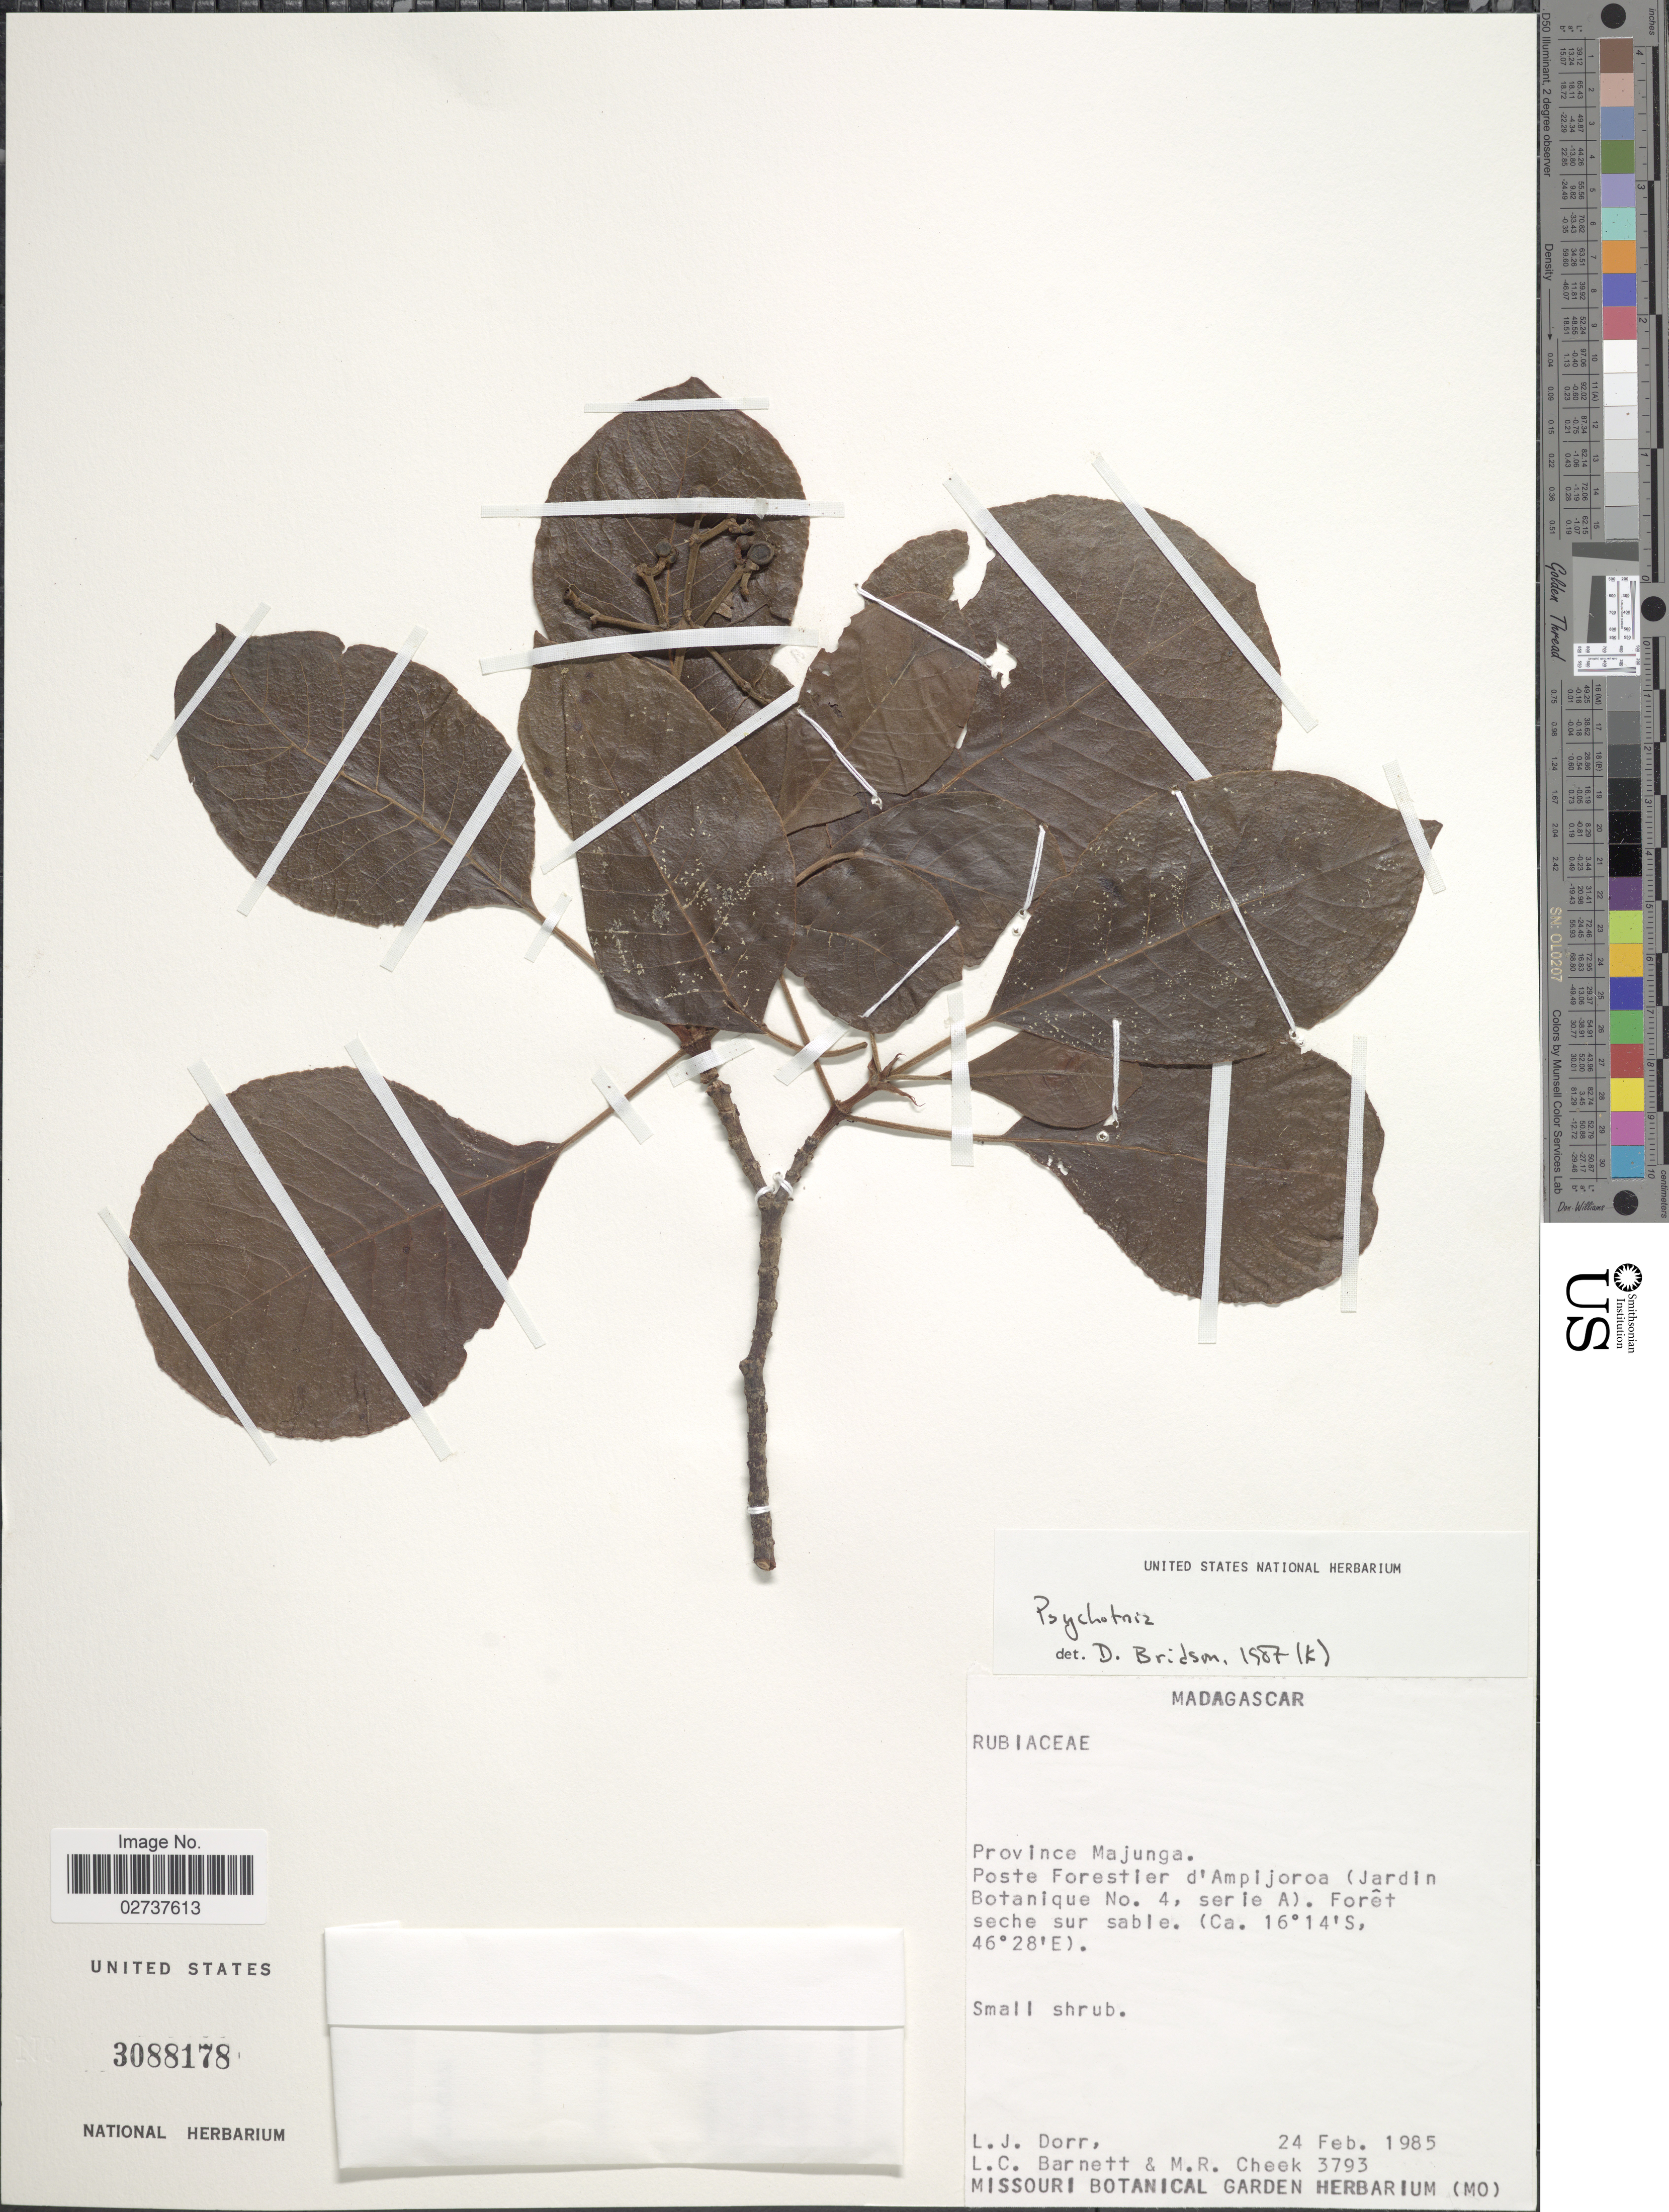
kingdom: Plantae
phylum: Tracheophyta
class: Magnoliopsida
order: Gentianales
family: Rubiaceae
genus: Psychotria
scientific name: Psychotria sp.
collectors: L. J. Dorr, L. C. Barnett & M. Cheek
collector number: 3793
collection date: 1985-02-24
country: Madagascar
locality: Province Majunga, Poste Forestier d'Ampijora (Jardin Botanique No. 4, serie A).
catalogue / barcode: US 3088178